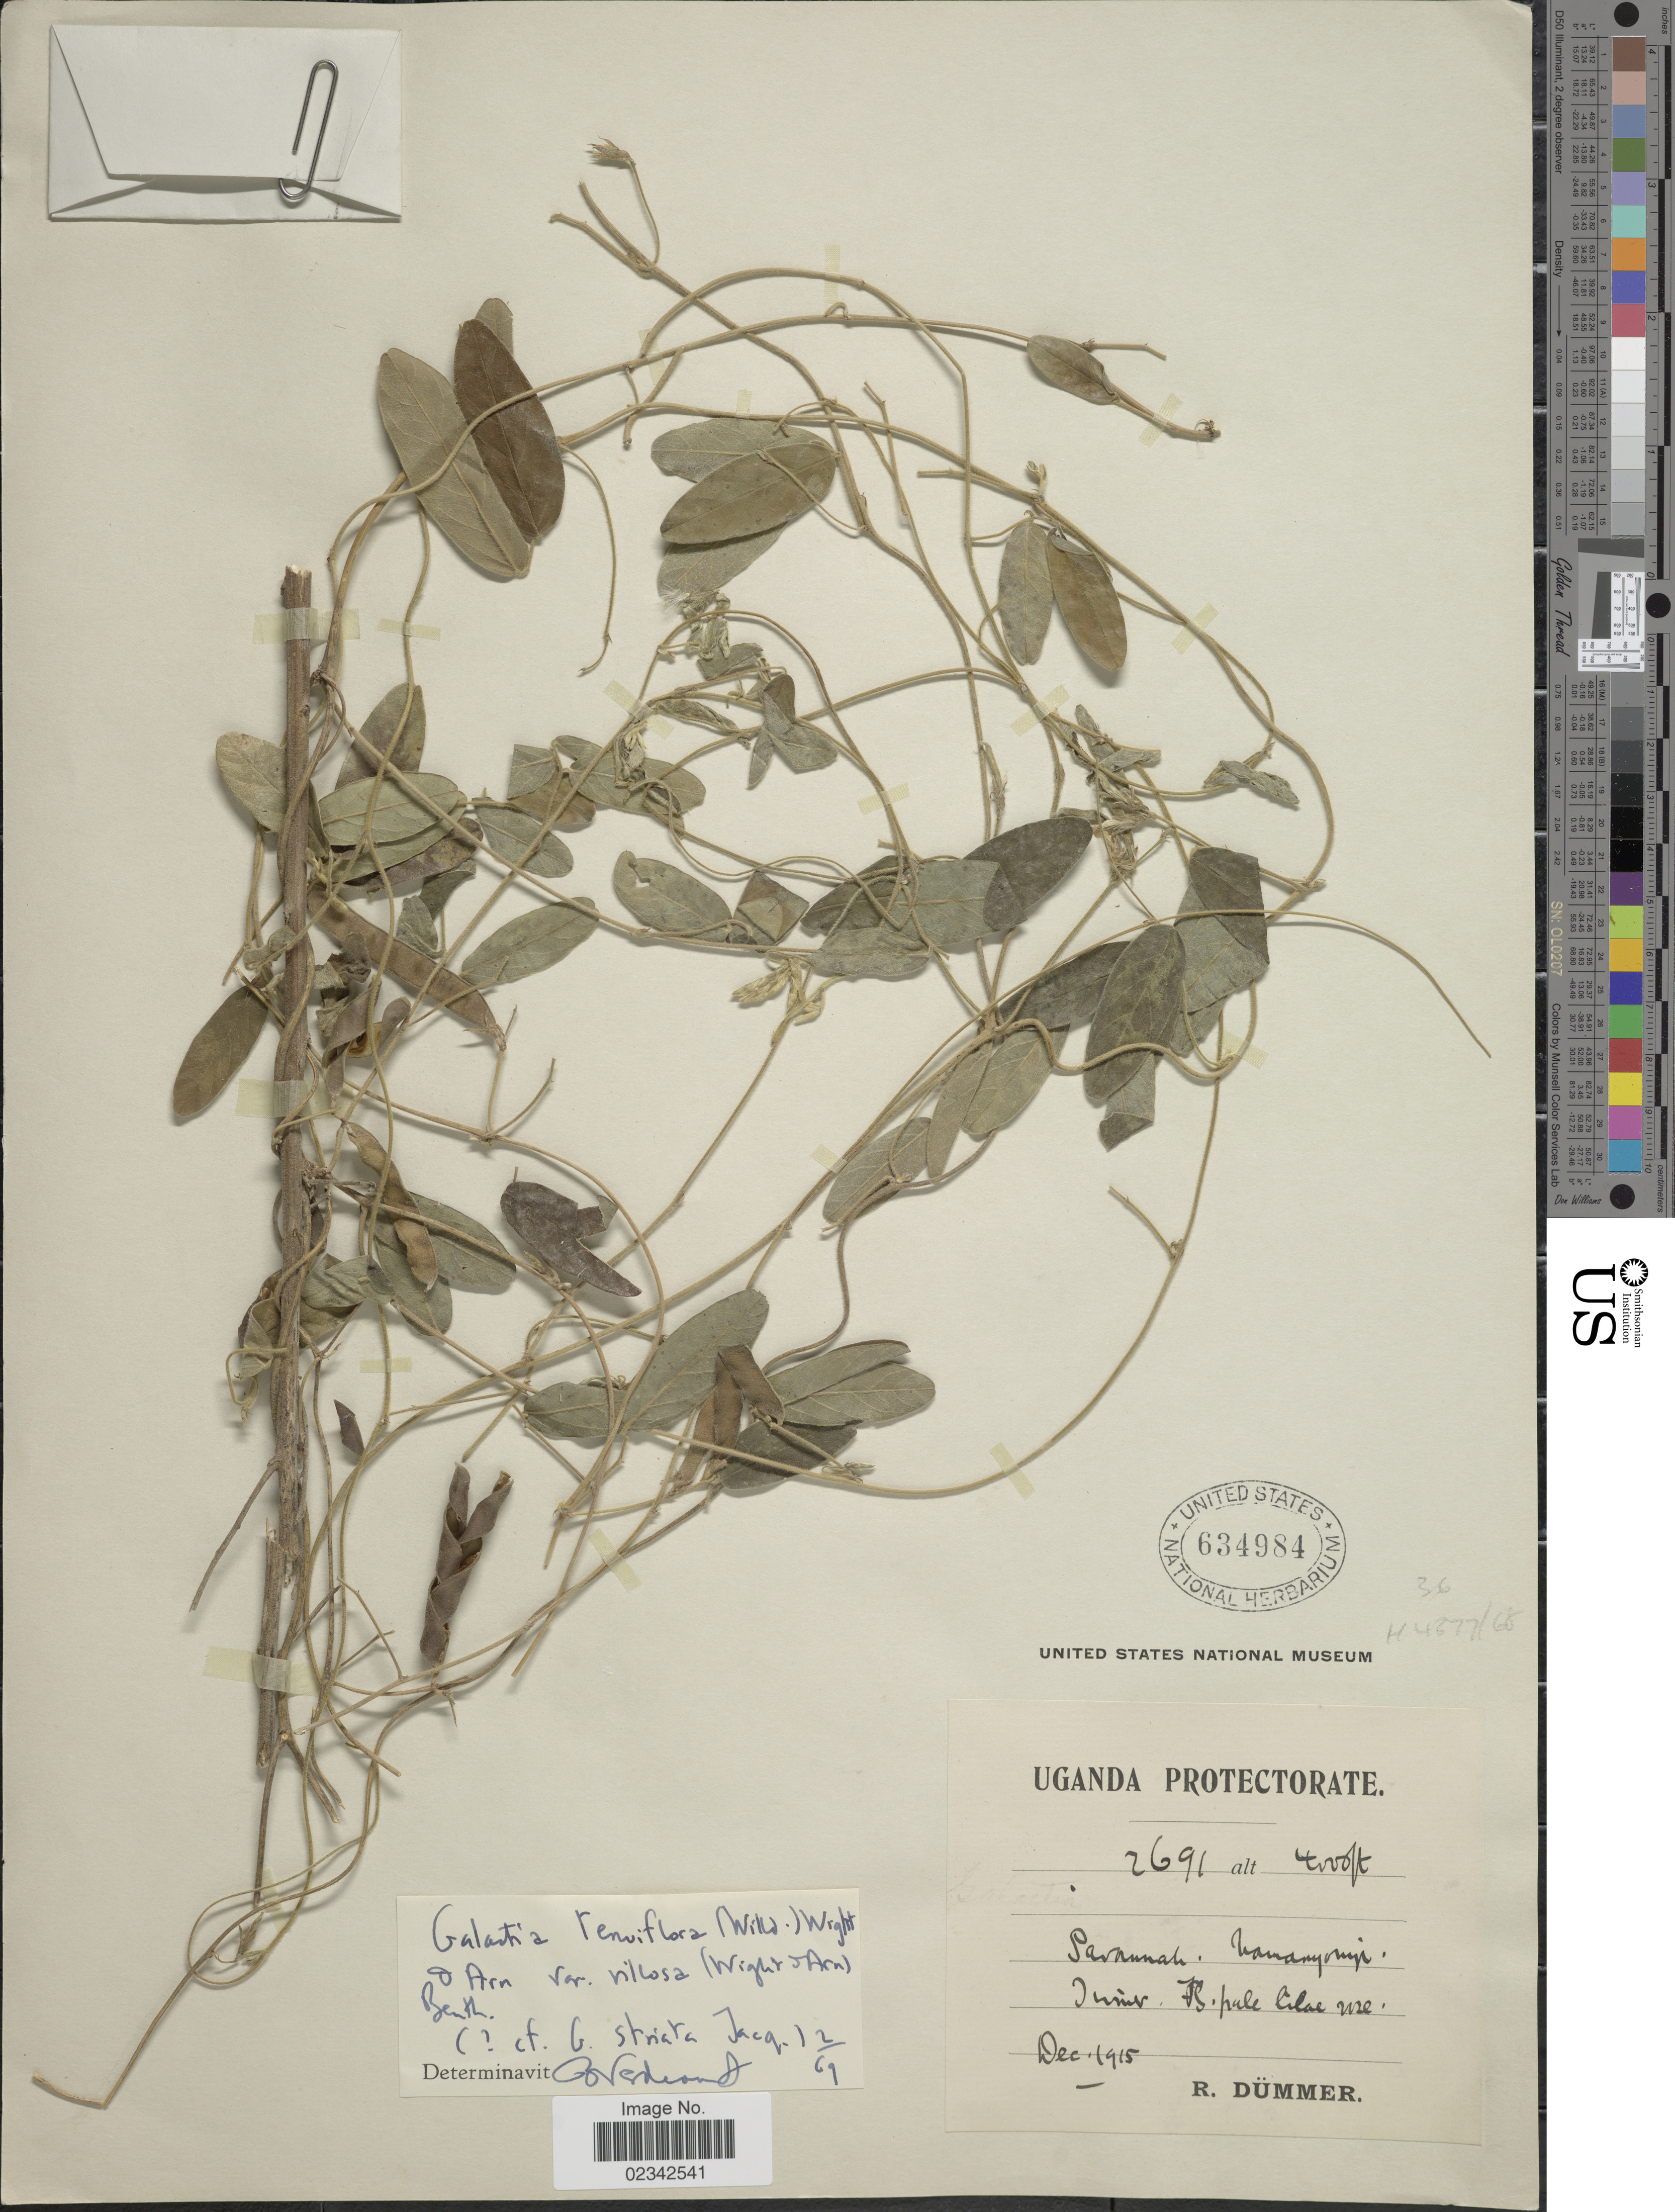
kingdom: Plantae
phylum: Tracheophyta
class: Magnoliopsida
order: Fabales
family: Fabaceae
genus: Galactia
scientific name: Galactia tenuiflora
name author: (J.G. Klein ex Willd.) Wight & Arn.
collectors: R. A. Dümmer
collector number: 2691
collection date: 1915-12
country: Uganda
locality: Savannah, Namanyonyi.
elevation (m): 1219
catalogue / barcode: US 634984